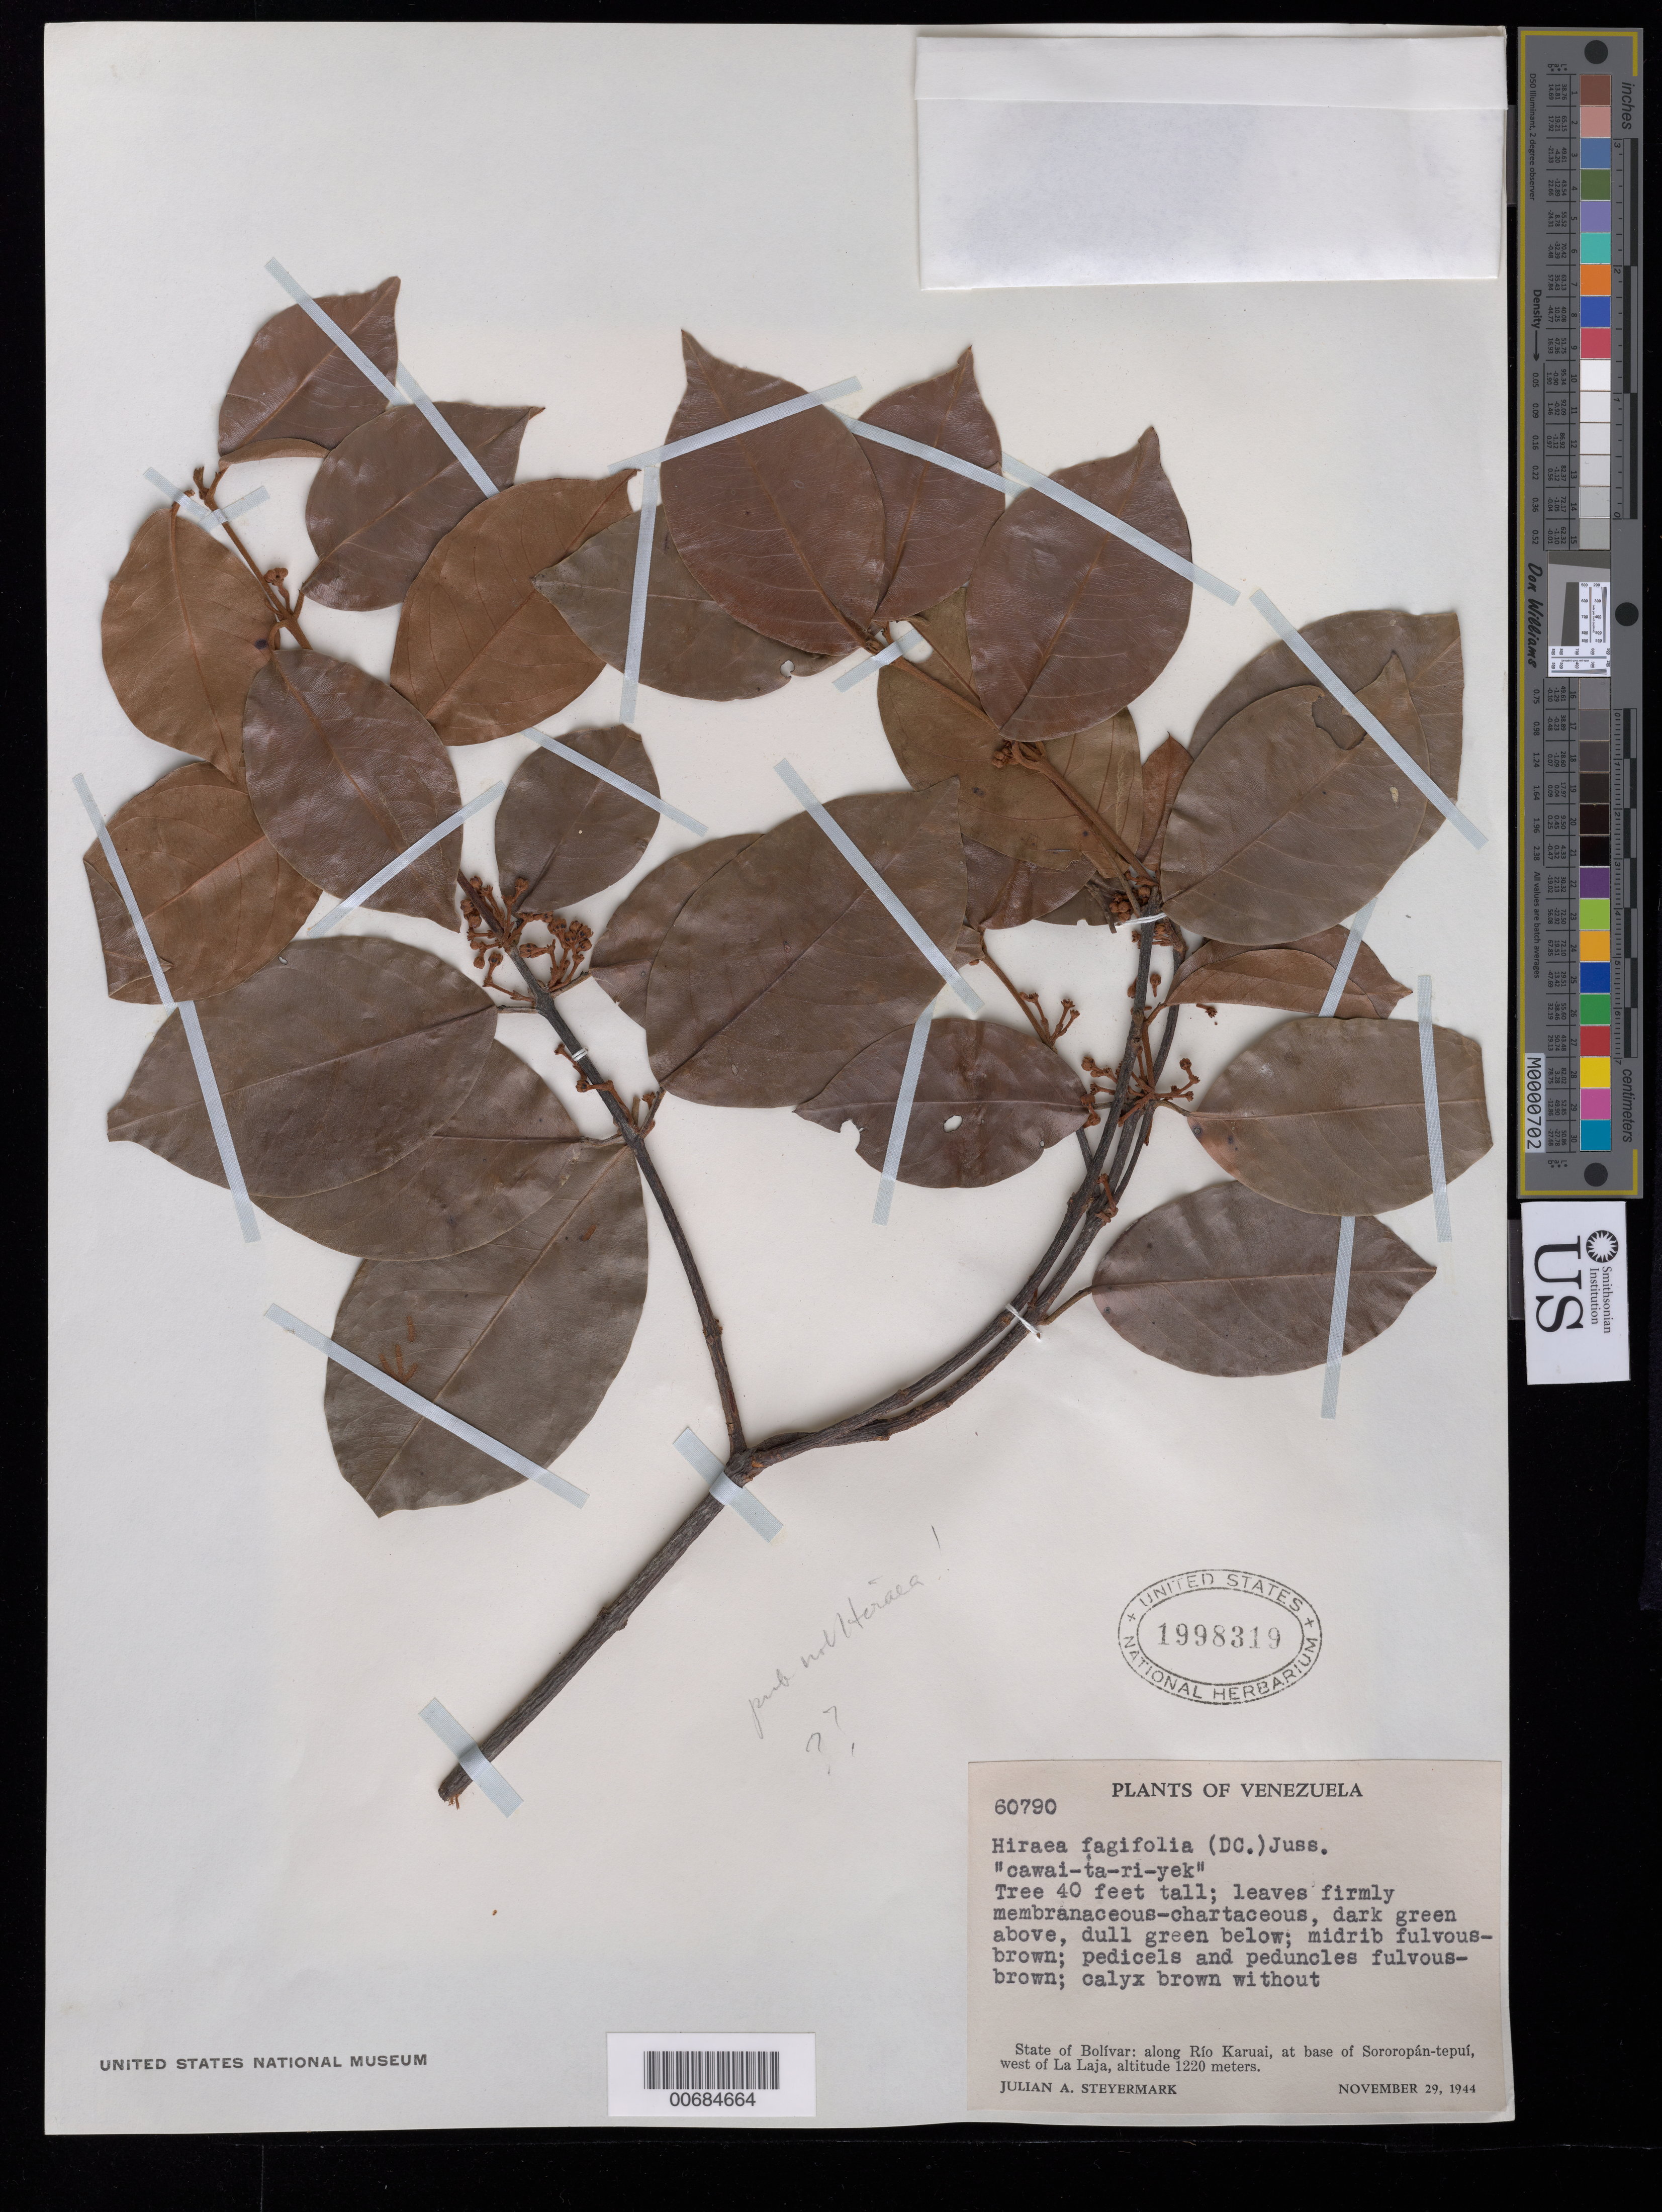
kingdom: Plantae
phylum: Tracheophyta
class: Magnoliopsida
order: Malpighiales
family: Malpighiaceae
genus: Hiraea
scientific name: Hiraea fagifolia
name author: (DC.) A. Juss.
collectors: J. Steyermark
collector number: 60790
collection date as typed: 29-Nov-44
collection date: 1944-11-29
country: Venezuela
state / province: Bolívar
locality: Río Karuai, base of Sororopán-tepuí, W of La Laja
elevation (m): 1220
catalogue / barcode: US 1998319